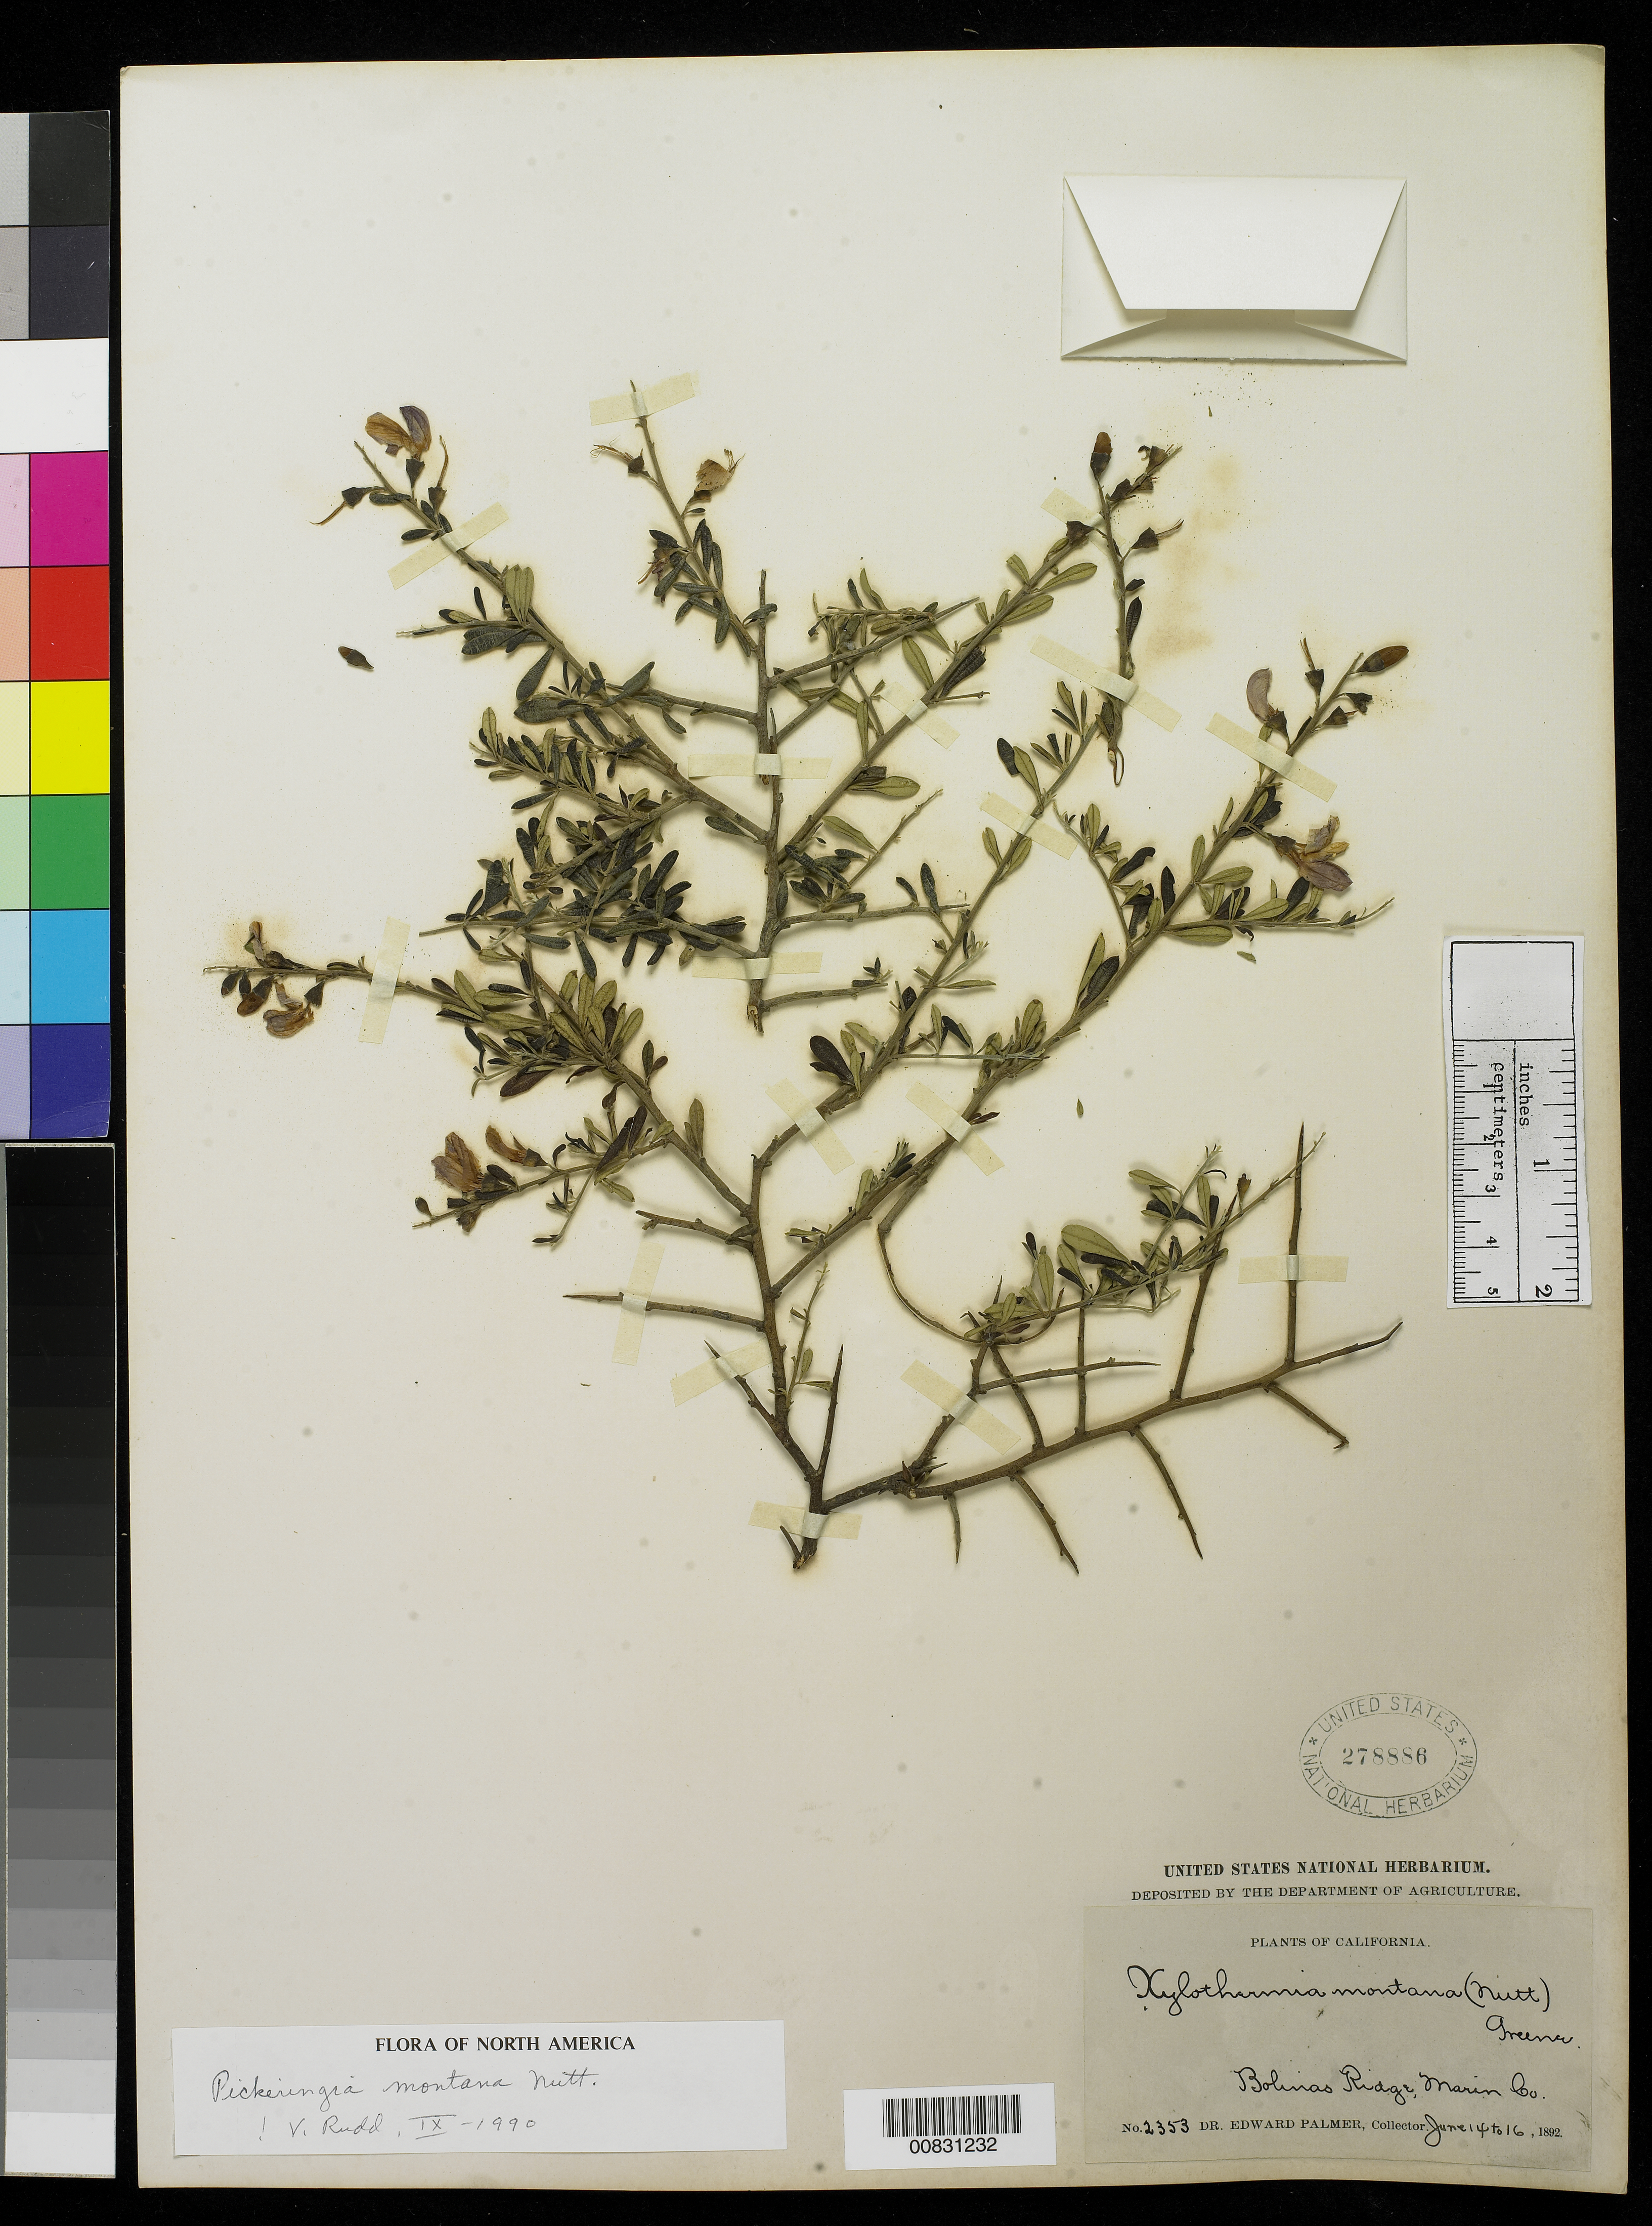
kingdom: Plantae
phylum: Tracheophyta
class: Magnoliopsida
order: Fabales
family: Fabaceae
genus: Pickeringia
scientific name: Pickeringia montana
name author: Nutt. ex Torr. & A. Gray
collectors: E. Palmer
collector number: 2353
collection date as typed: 14 Jun 1892 to 16 Jun 1892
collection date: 1892-06-14/1892-06-16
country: United States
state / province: California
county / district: Marin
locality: Bolinas Ridge, Marin County, California.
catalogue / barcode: US 278886